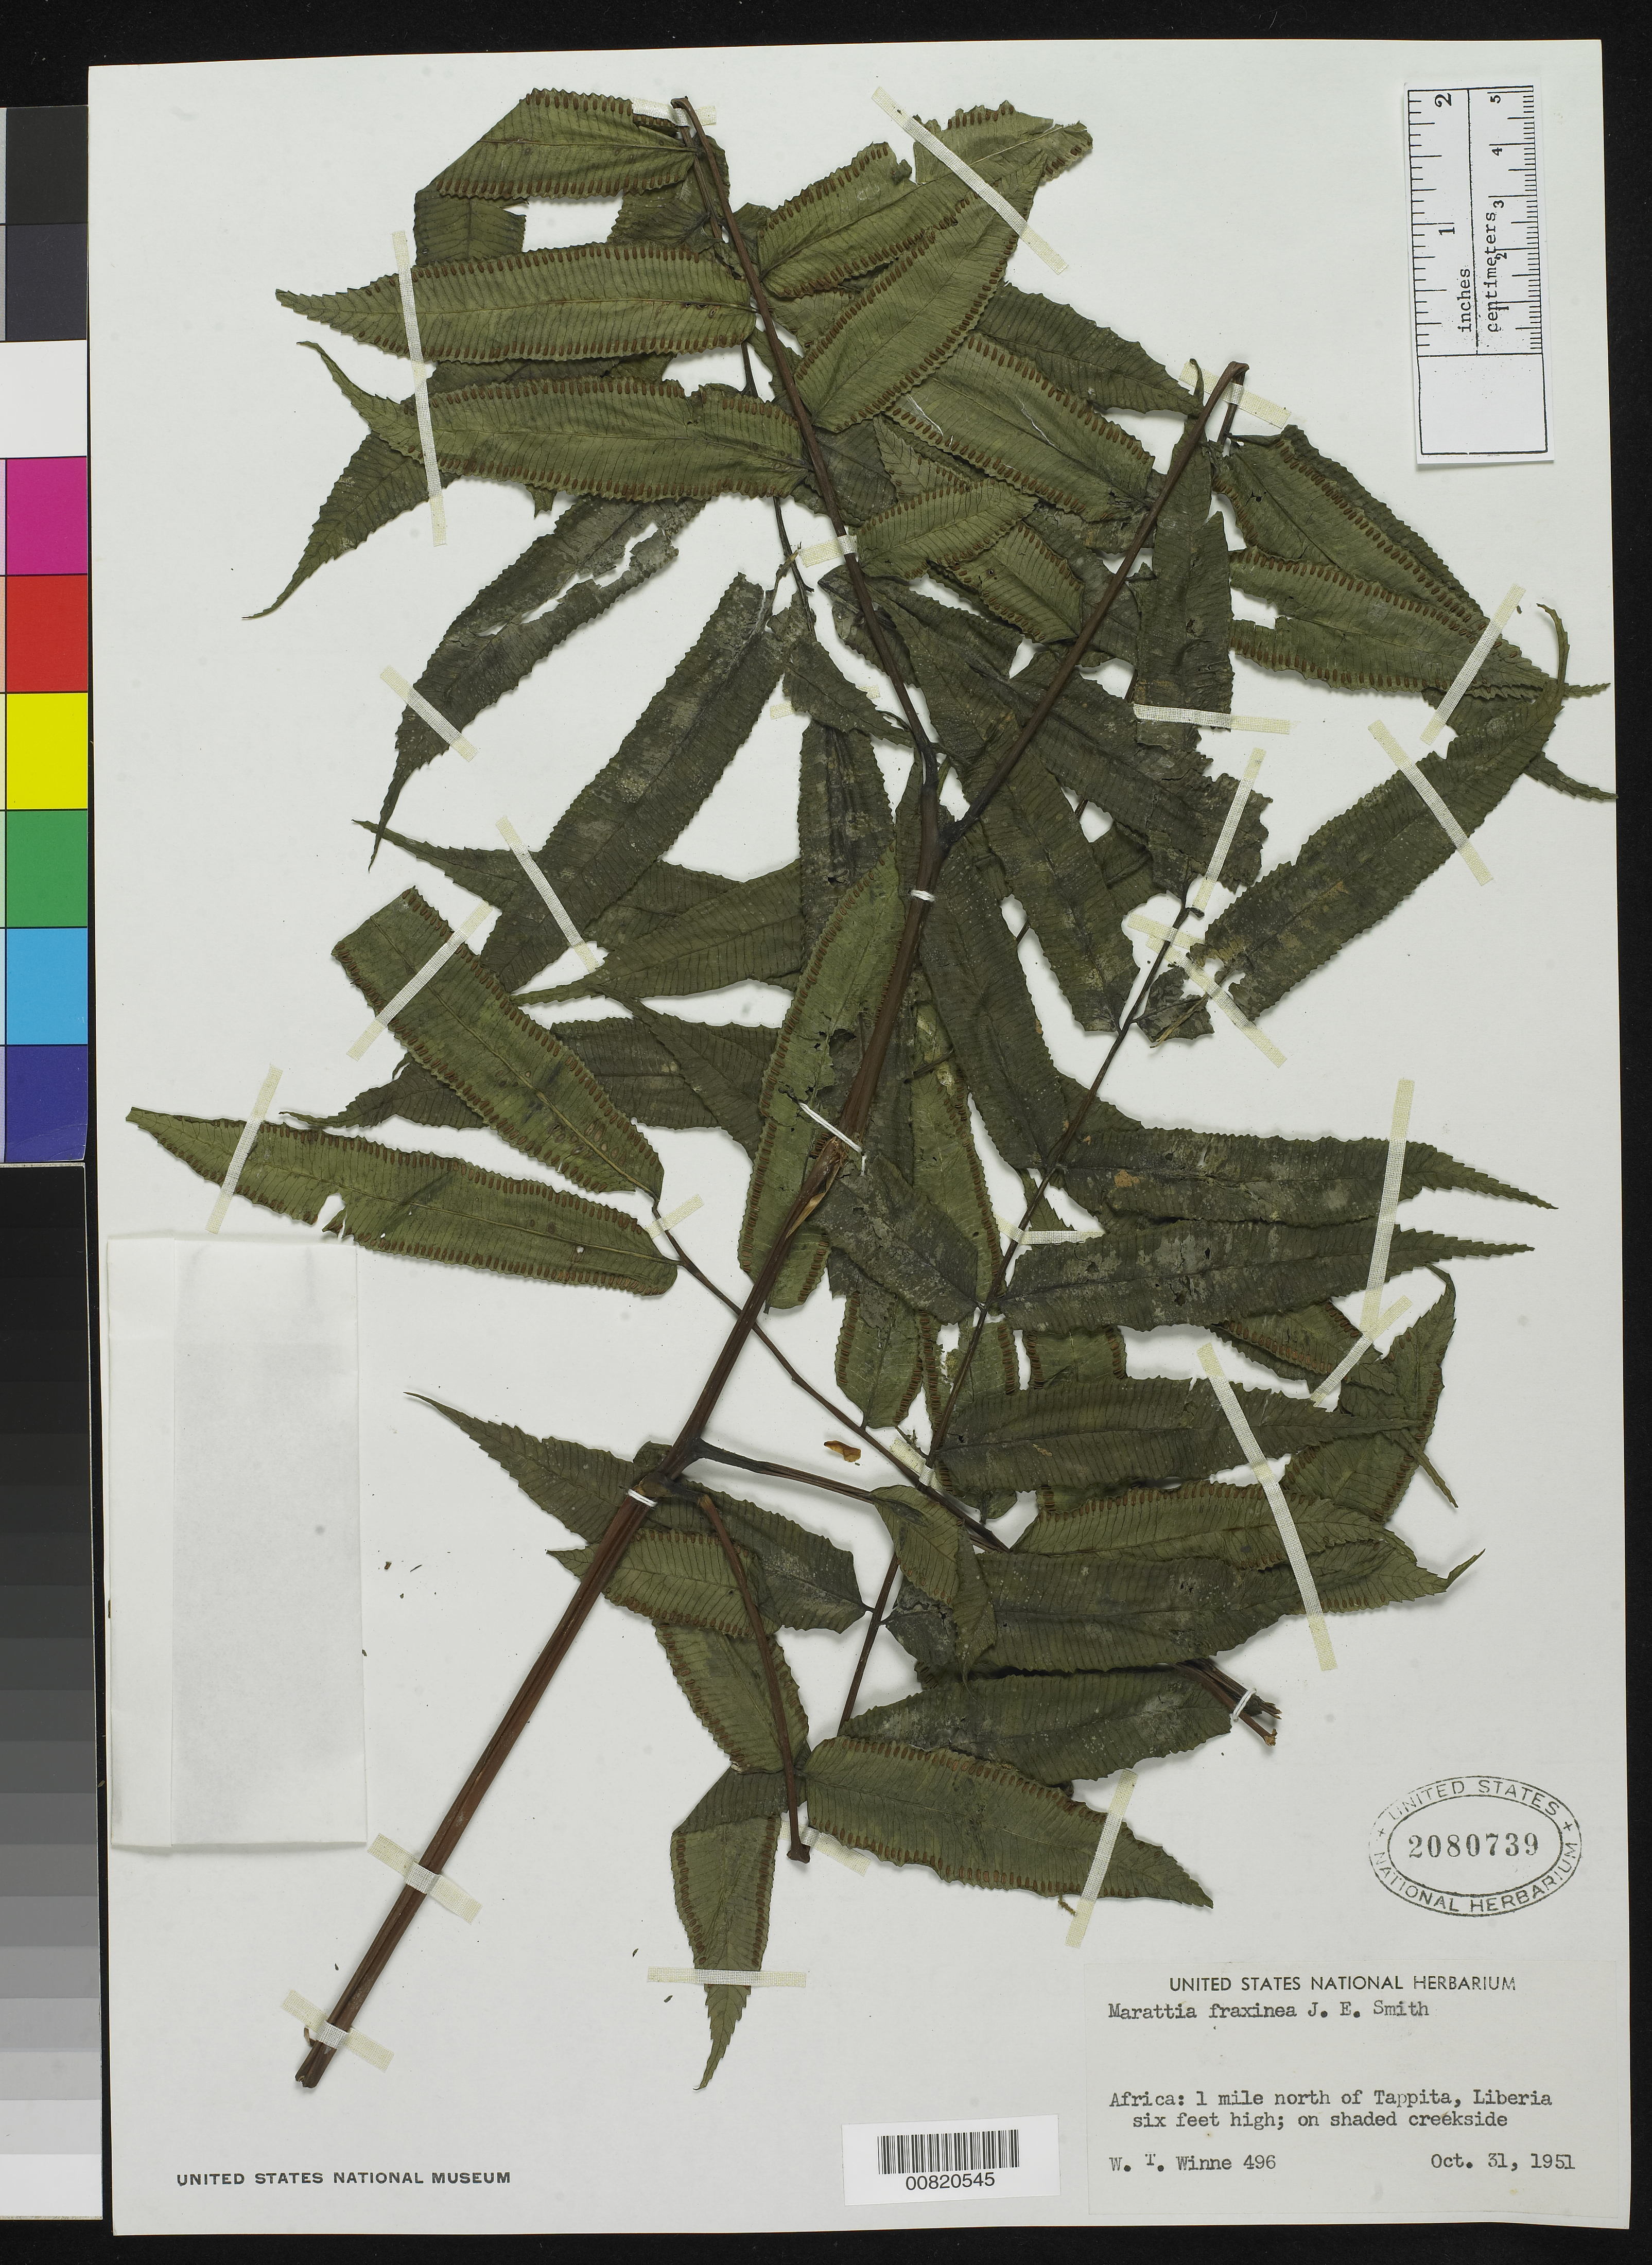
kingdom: Plantae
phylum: Tracheophyta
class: Polypodiopsida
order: Marattiales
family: Marattiaceae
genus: Ptisana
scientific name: Ptisana fraxinea var. fraxinea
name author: (Sm.) Murdock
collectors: -. Winne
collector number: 496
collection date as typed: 31 Oct 1951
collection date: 1951-10-31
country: Liberia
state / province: Nimba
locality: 1 mile N of Tappita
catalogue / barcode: US 2080739